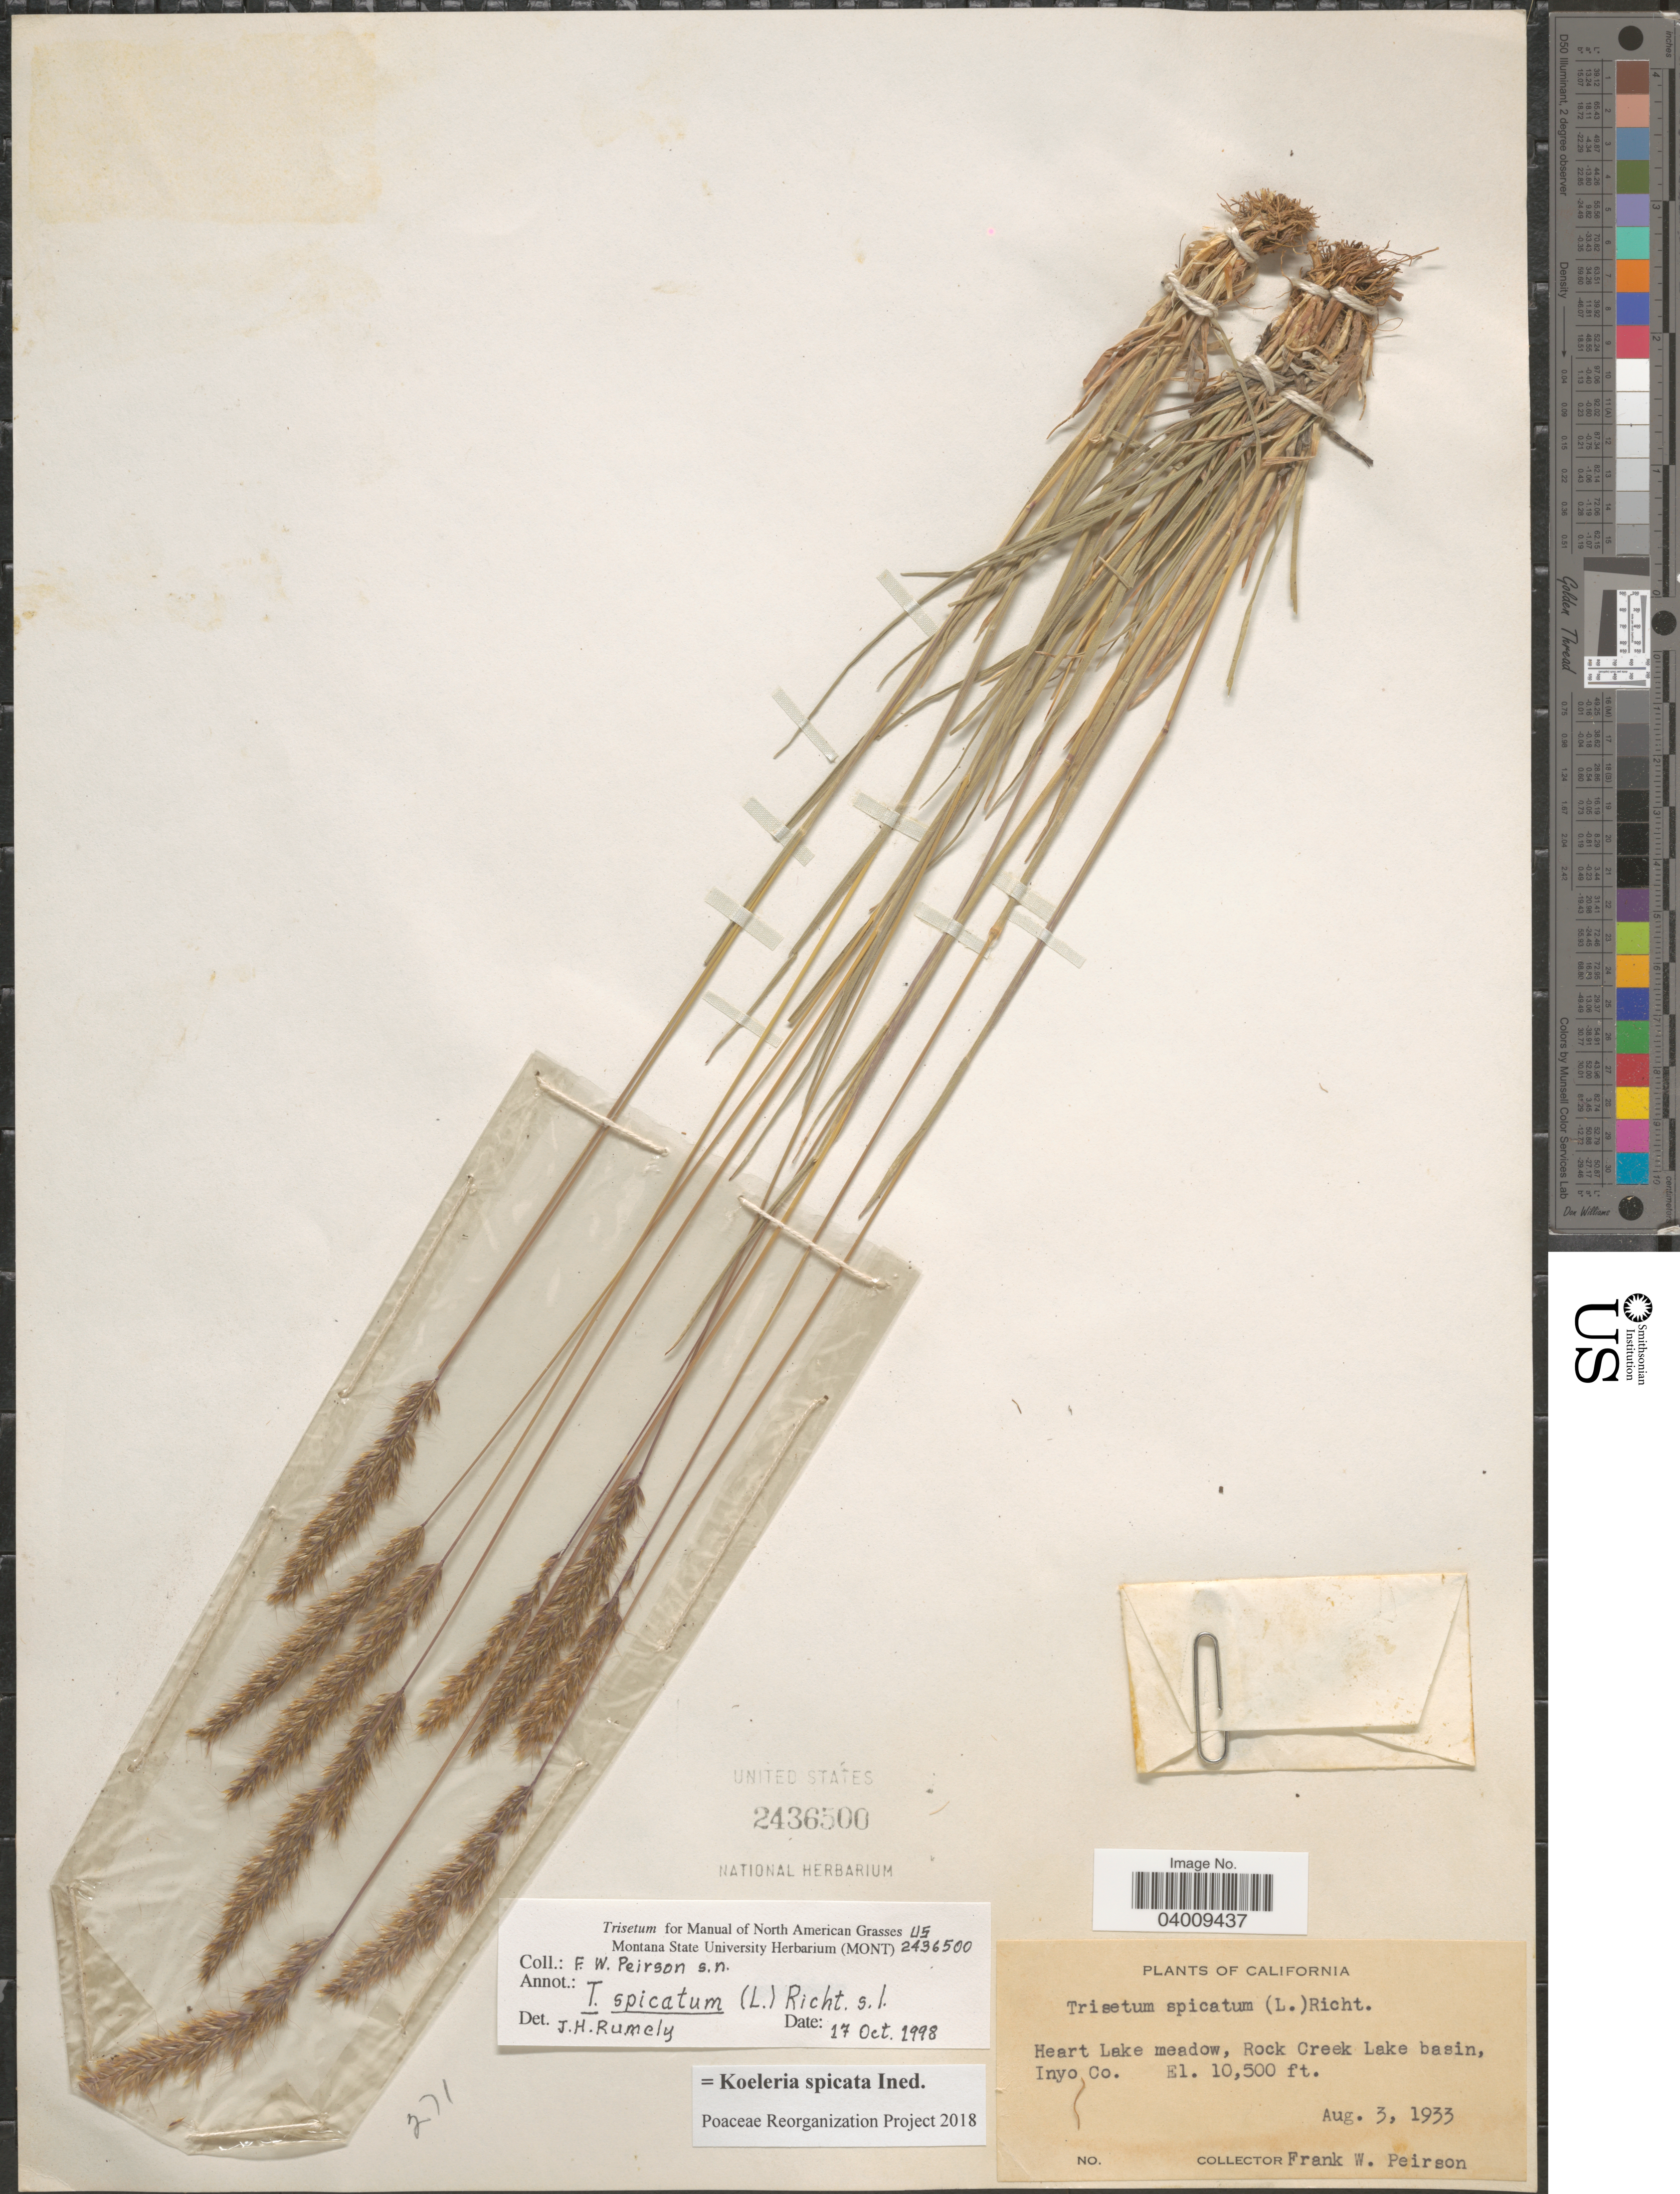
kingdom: Plantae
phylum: Tracheophyta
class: Liliopsida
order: Poales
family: Poaceae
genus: Koeleria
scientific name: Koeleria spicata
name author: (L.) Barberá et al.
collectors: F. Peirson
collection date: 1933-08-03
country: United States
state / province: California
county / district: Inyo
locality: Heart Lake meadow, Rock Creek Lake basin, Inyo Co.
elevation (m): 3200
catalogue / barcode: US 2436500